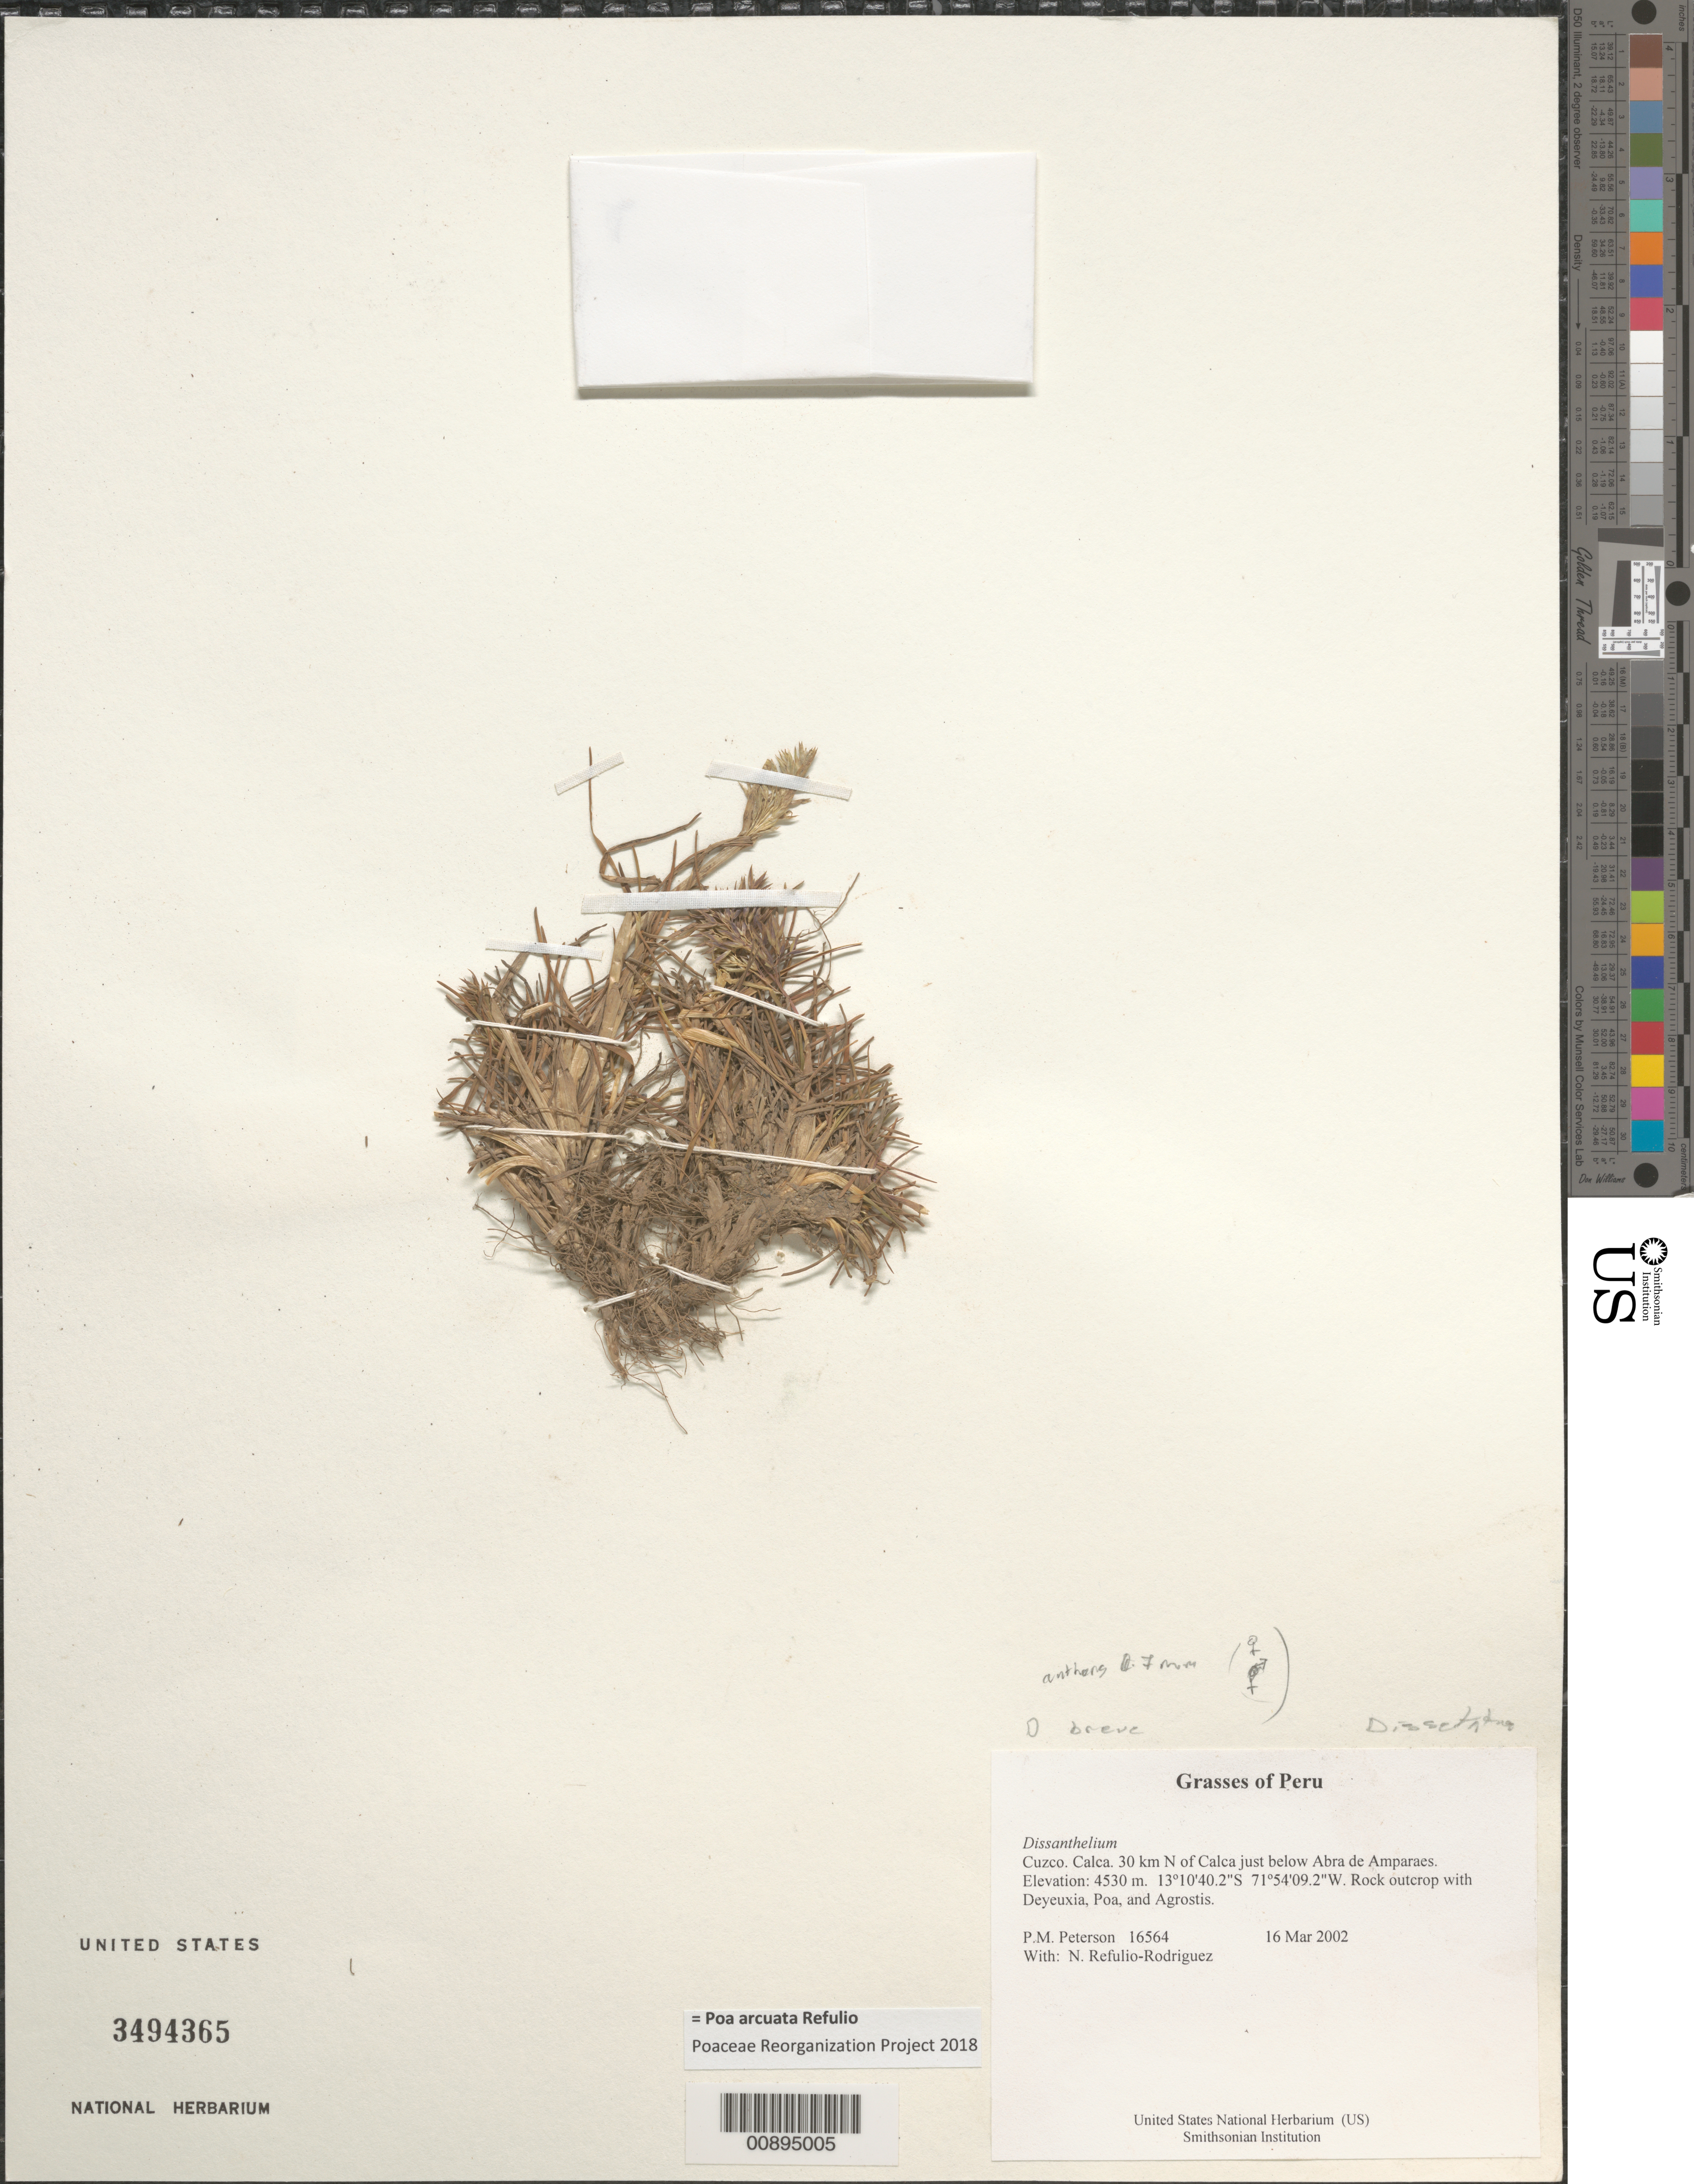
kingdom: Plantae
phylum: Tracheophyta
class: Liliopsida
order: Poales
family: Poaceae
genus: Poa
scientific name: Poa arcuata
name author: Refulio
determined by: Poaceae Reorganization Project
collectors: P. M. Peterson & N. Refulio-Rodríguez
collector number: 16564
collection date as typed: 16 Mar 2002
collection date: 2002-03-16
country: Peru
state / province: Cusco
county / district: Calca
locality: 30 km N of Calca just below Abra de Amparaes.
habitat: Rock outcrop with ~Deyeuxia, Poa, and Agrostis~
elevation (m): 4530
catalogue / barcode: US 3494365